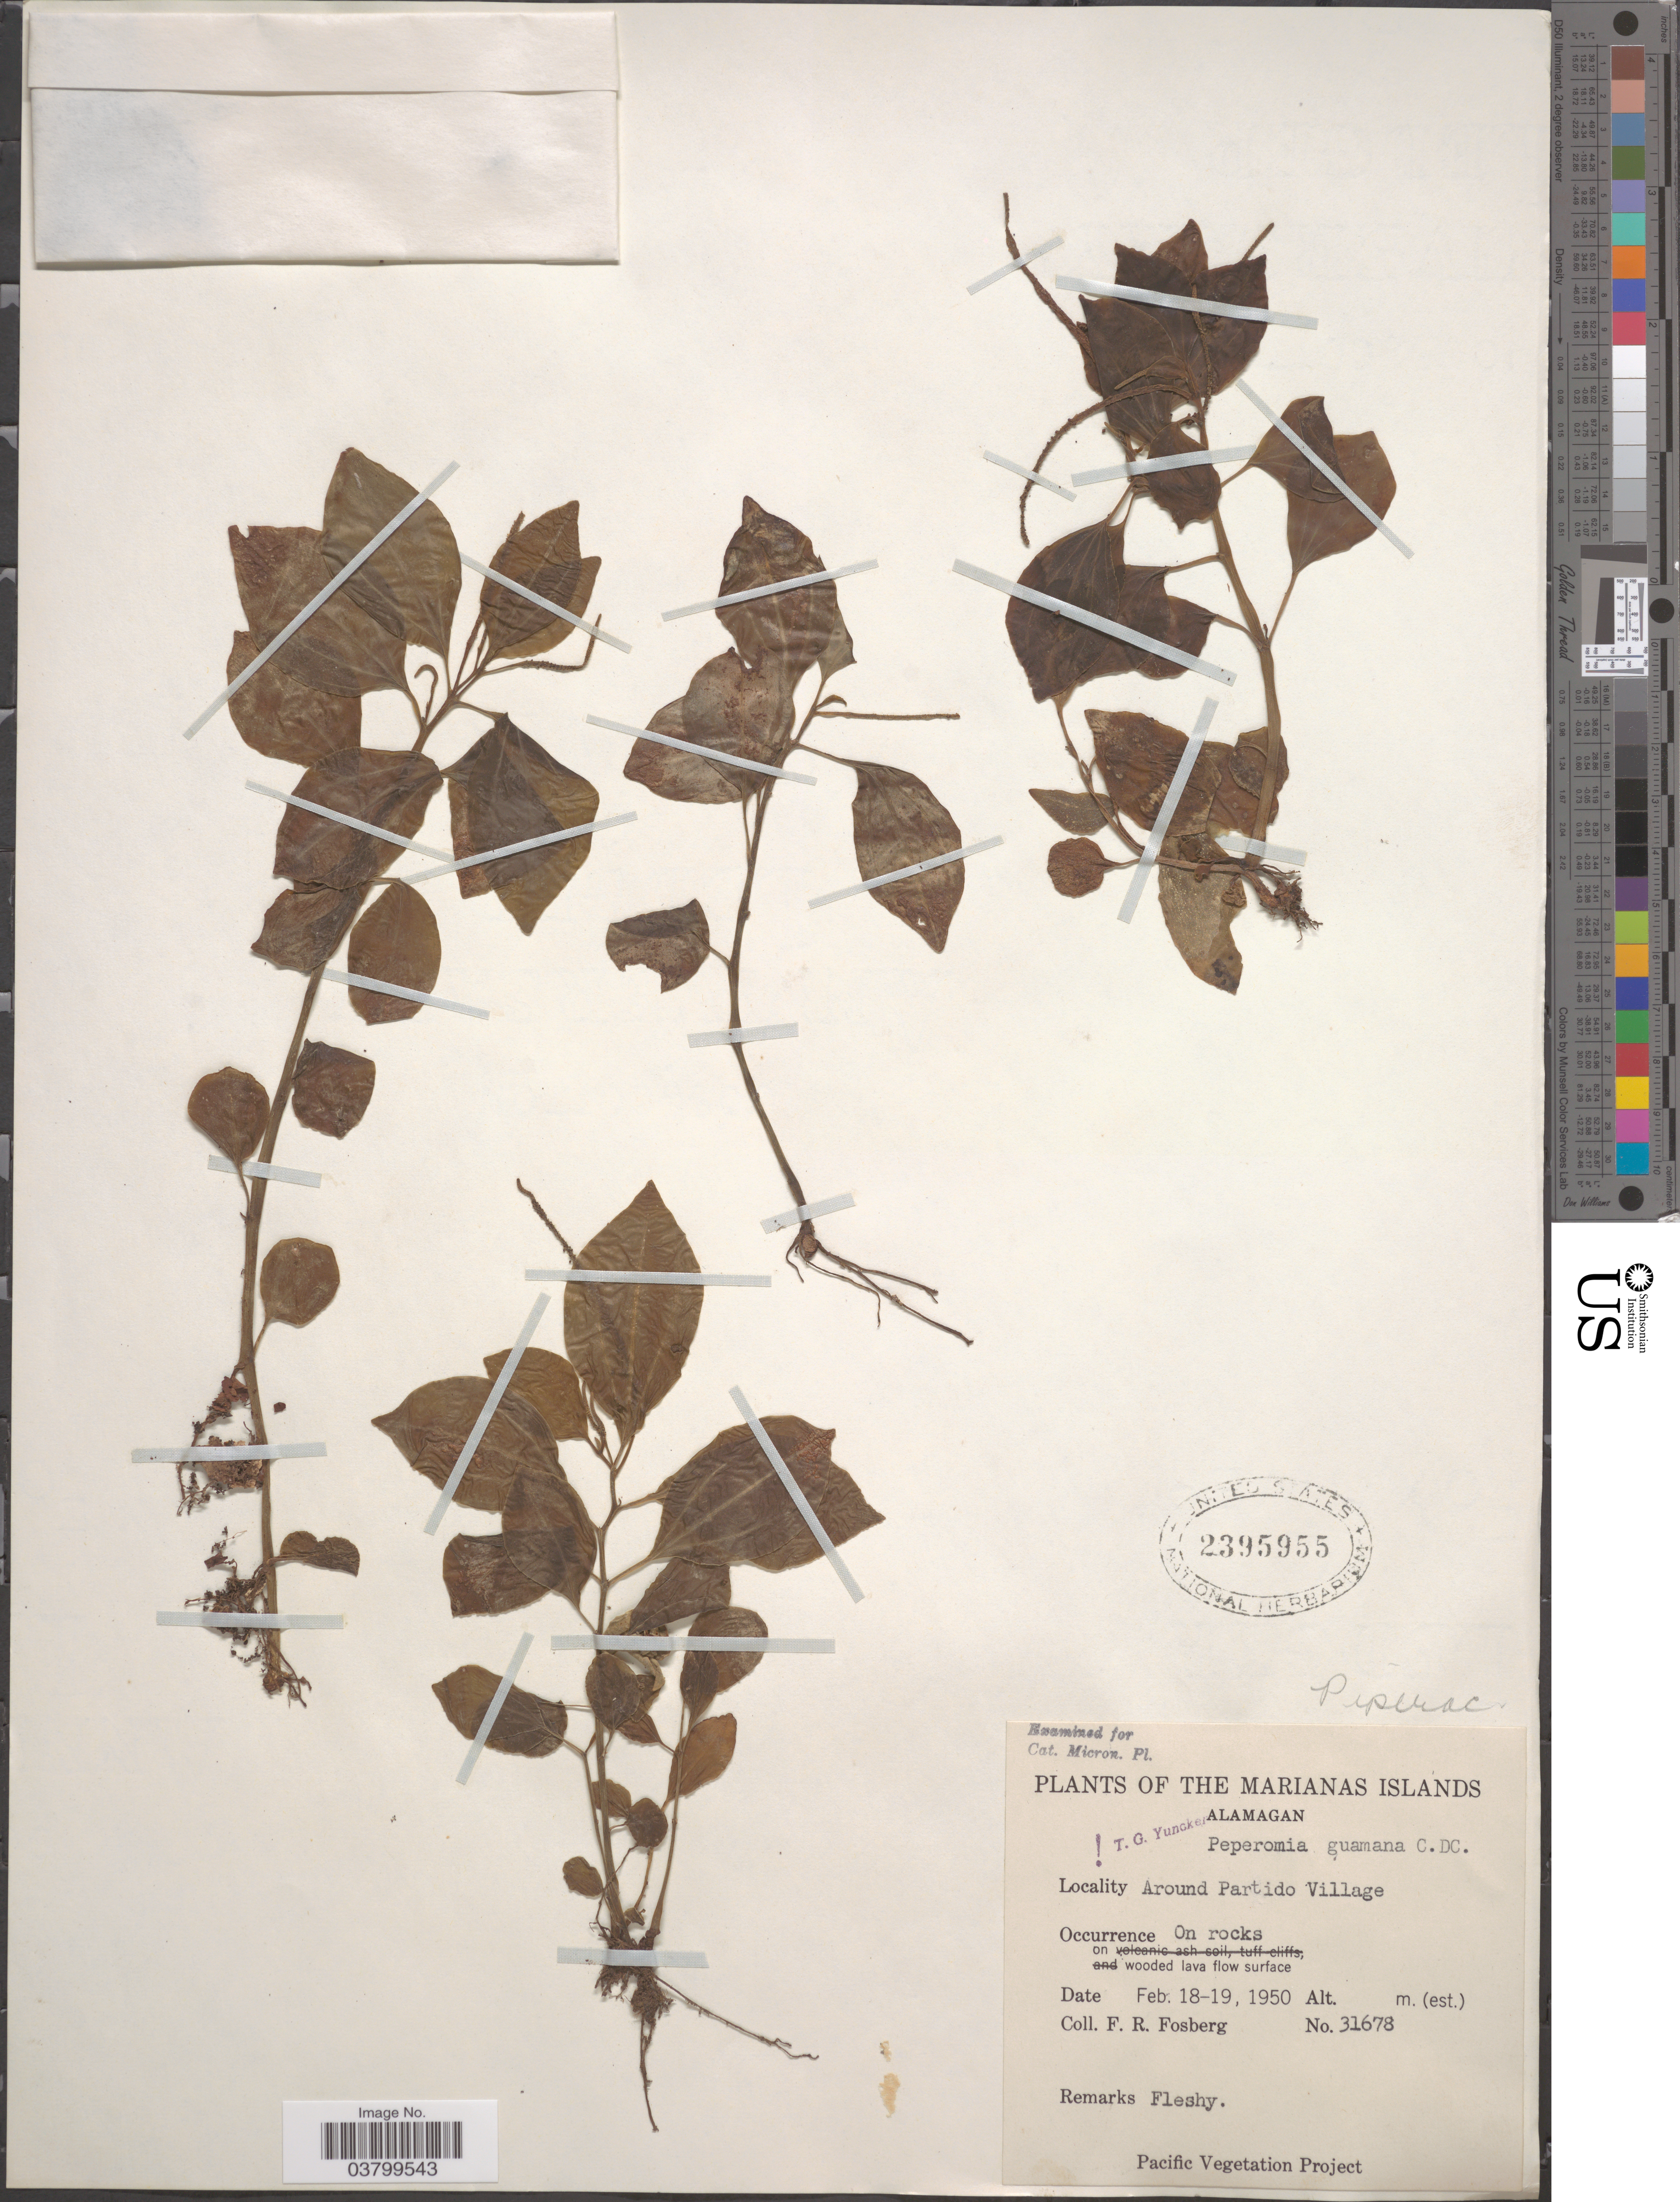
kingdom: Plantae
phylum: Tracheophyta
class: Magnoliopsida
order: Piperales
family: Piperaceae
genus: Peperomia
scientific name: Peperomia mariannensis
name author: C. DC.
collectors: F. R. Fosberg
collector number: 31678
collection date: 1950-02-18/1950-02-19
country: Northern Mariana Islands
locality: The Marianas Islands. Alamagan. Around Partido Village.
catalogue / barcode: US 2395955